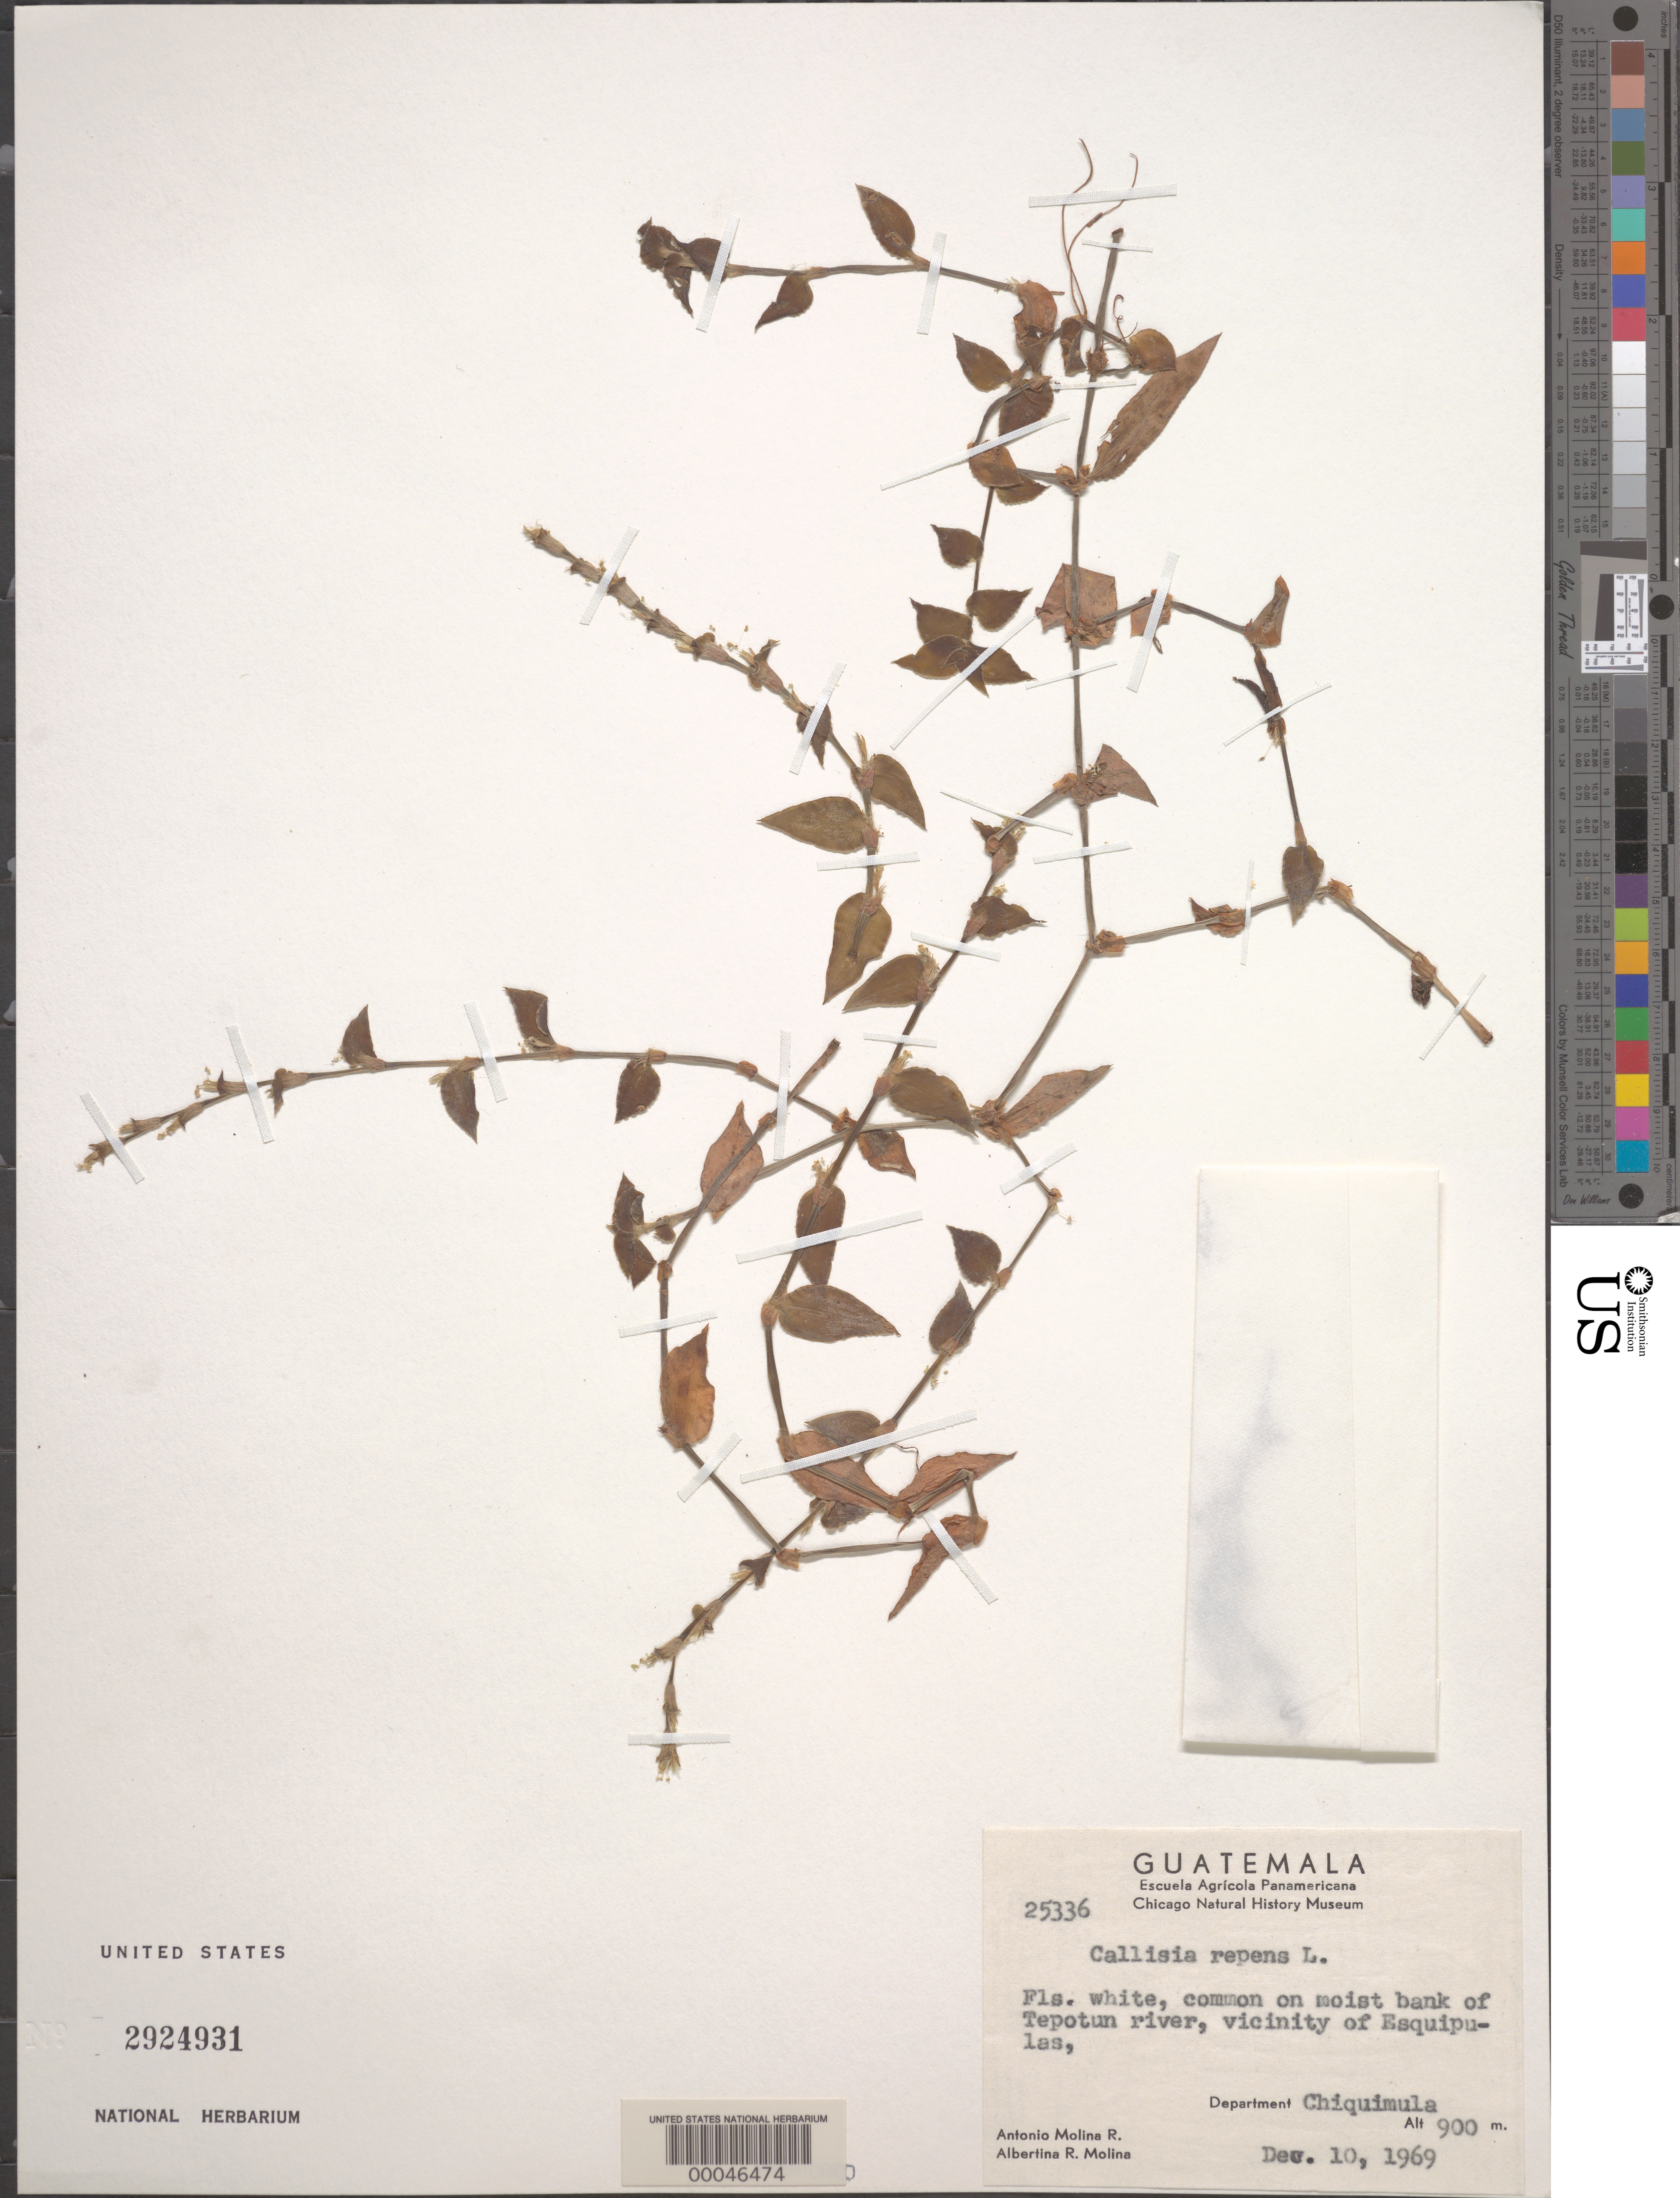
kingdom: Plantae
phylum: Tracheophyta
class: Liliopsida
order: Commelinales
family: Commelinaceae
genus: Callisia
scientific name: Callisia repens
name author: (Jacq.) L.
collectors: A. Molina R. & A. Molina R.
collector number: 25336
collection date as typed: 10 Dec 1969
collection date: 1969-12-10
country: Guatemala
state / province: Chiquimula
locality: Tepotun river near Esquipulas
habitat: Moist riverbank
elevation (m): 900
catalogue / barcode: US 2924931